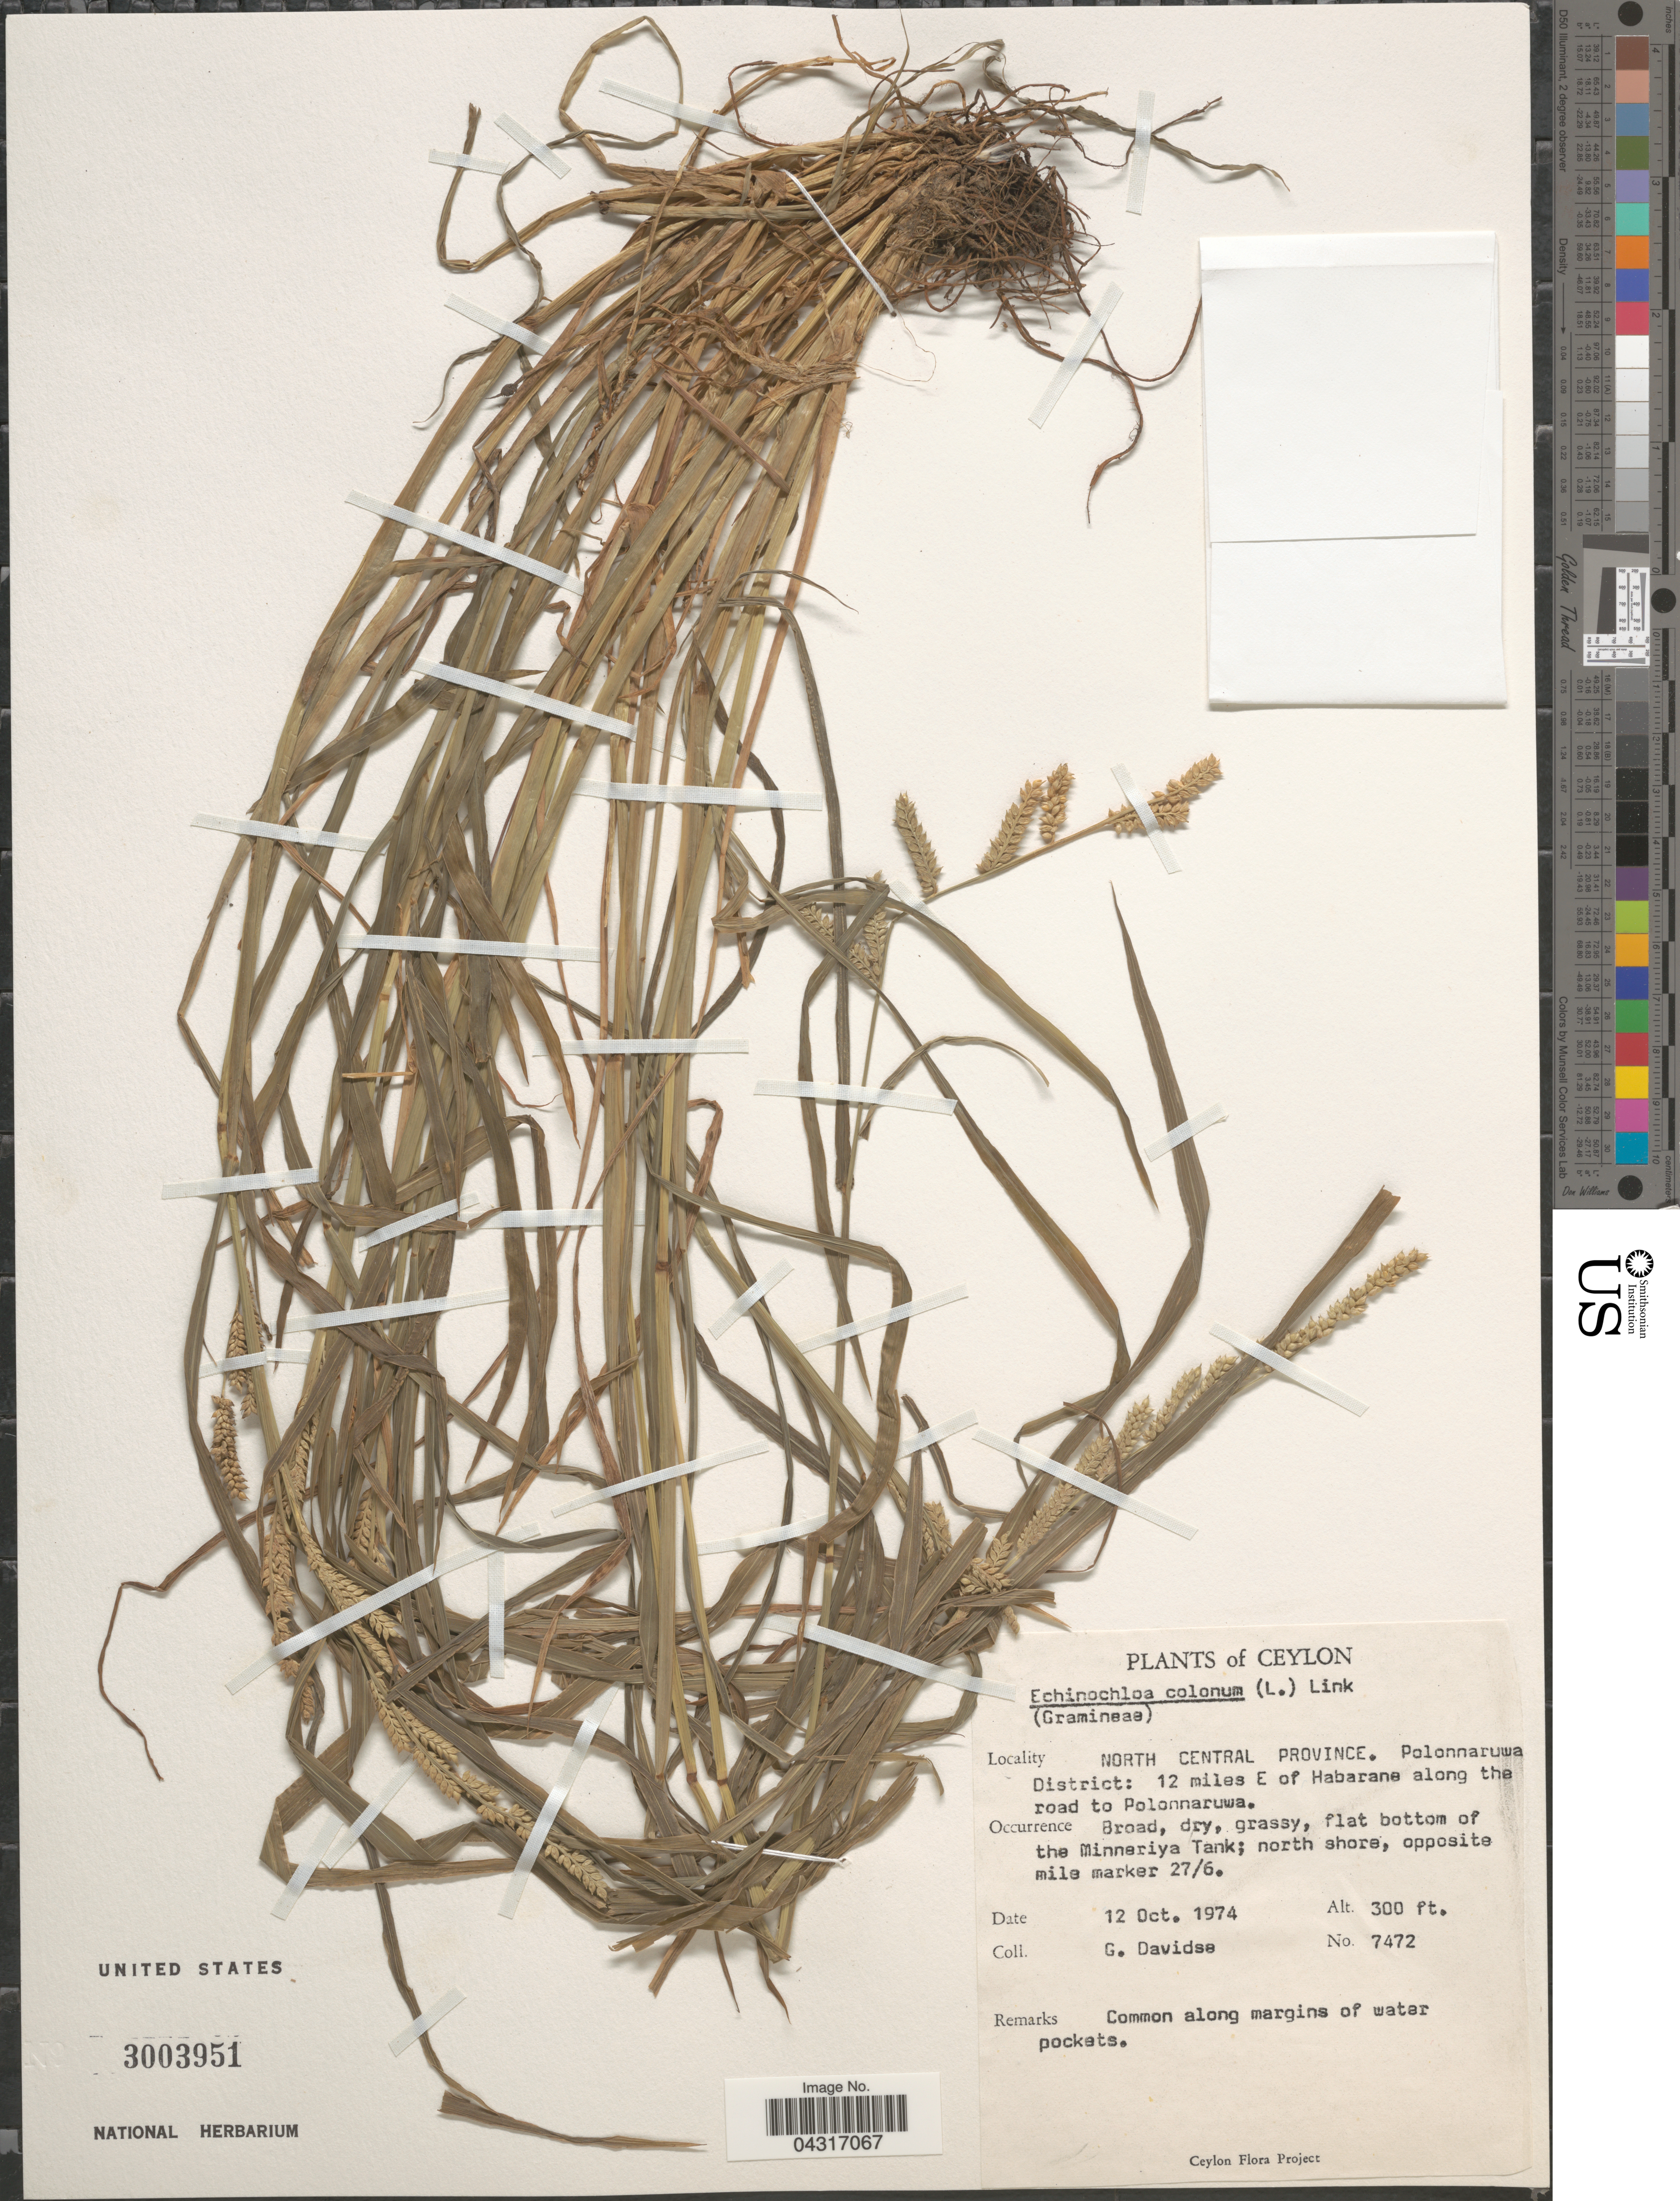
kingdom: Plantae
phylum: Tracheophyta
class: Liliopsida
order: Poales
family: Poaceae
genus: Echinochloa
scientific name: Echinochloa colona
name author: (L.) Link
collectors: G. Davidse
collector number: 7472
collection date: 1974-10-12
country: Sri Lanka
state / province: North Central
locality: Ceylon. Polonnaruwa District: 12 miles E of Habarane along the road to Polonnaruwa. Broad, dry, grassy, flat bottom of the Minneriya Tank; north shore, opposite mile marker 27/6.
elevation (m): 91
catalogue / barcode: US 3003951